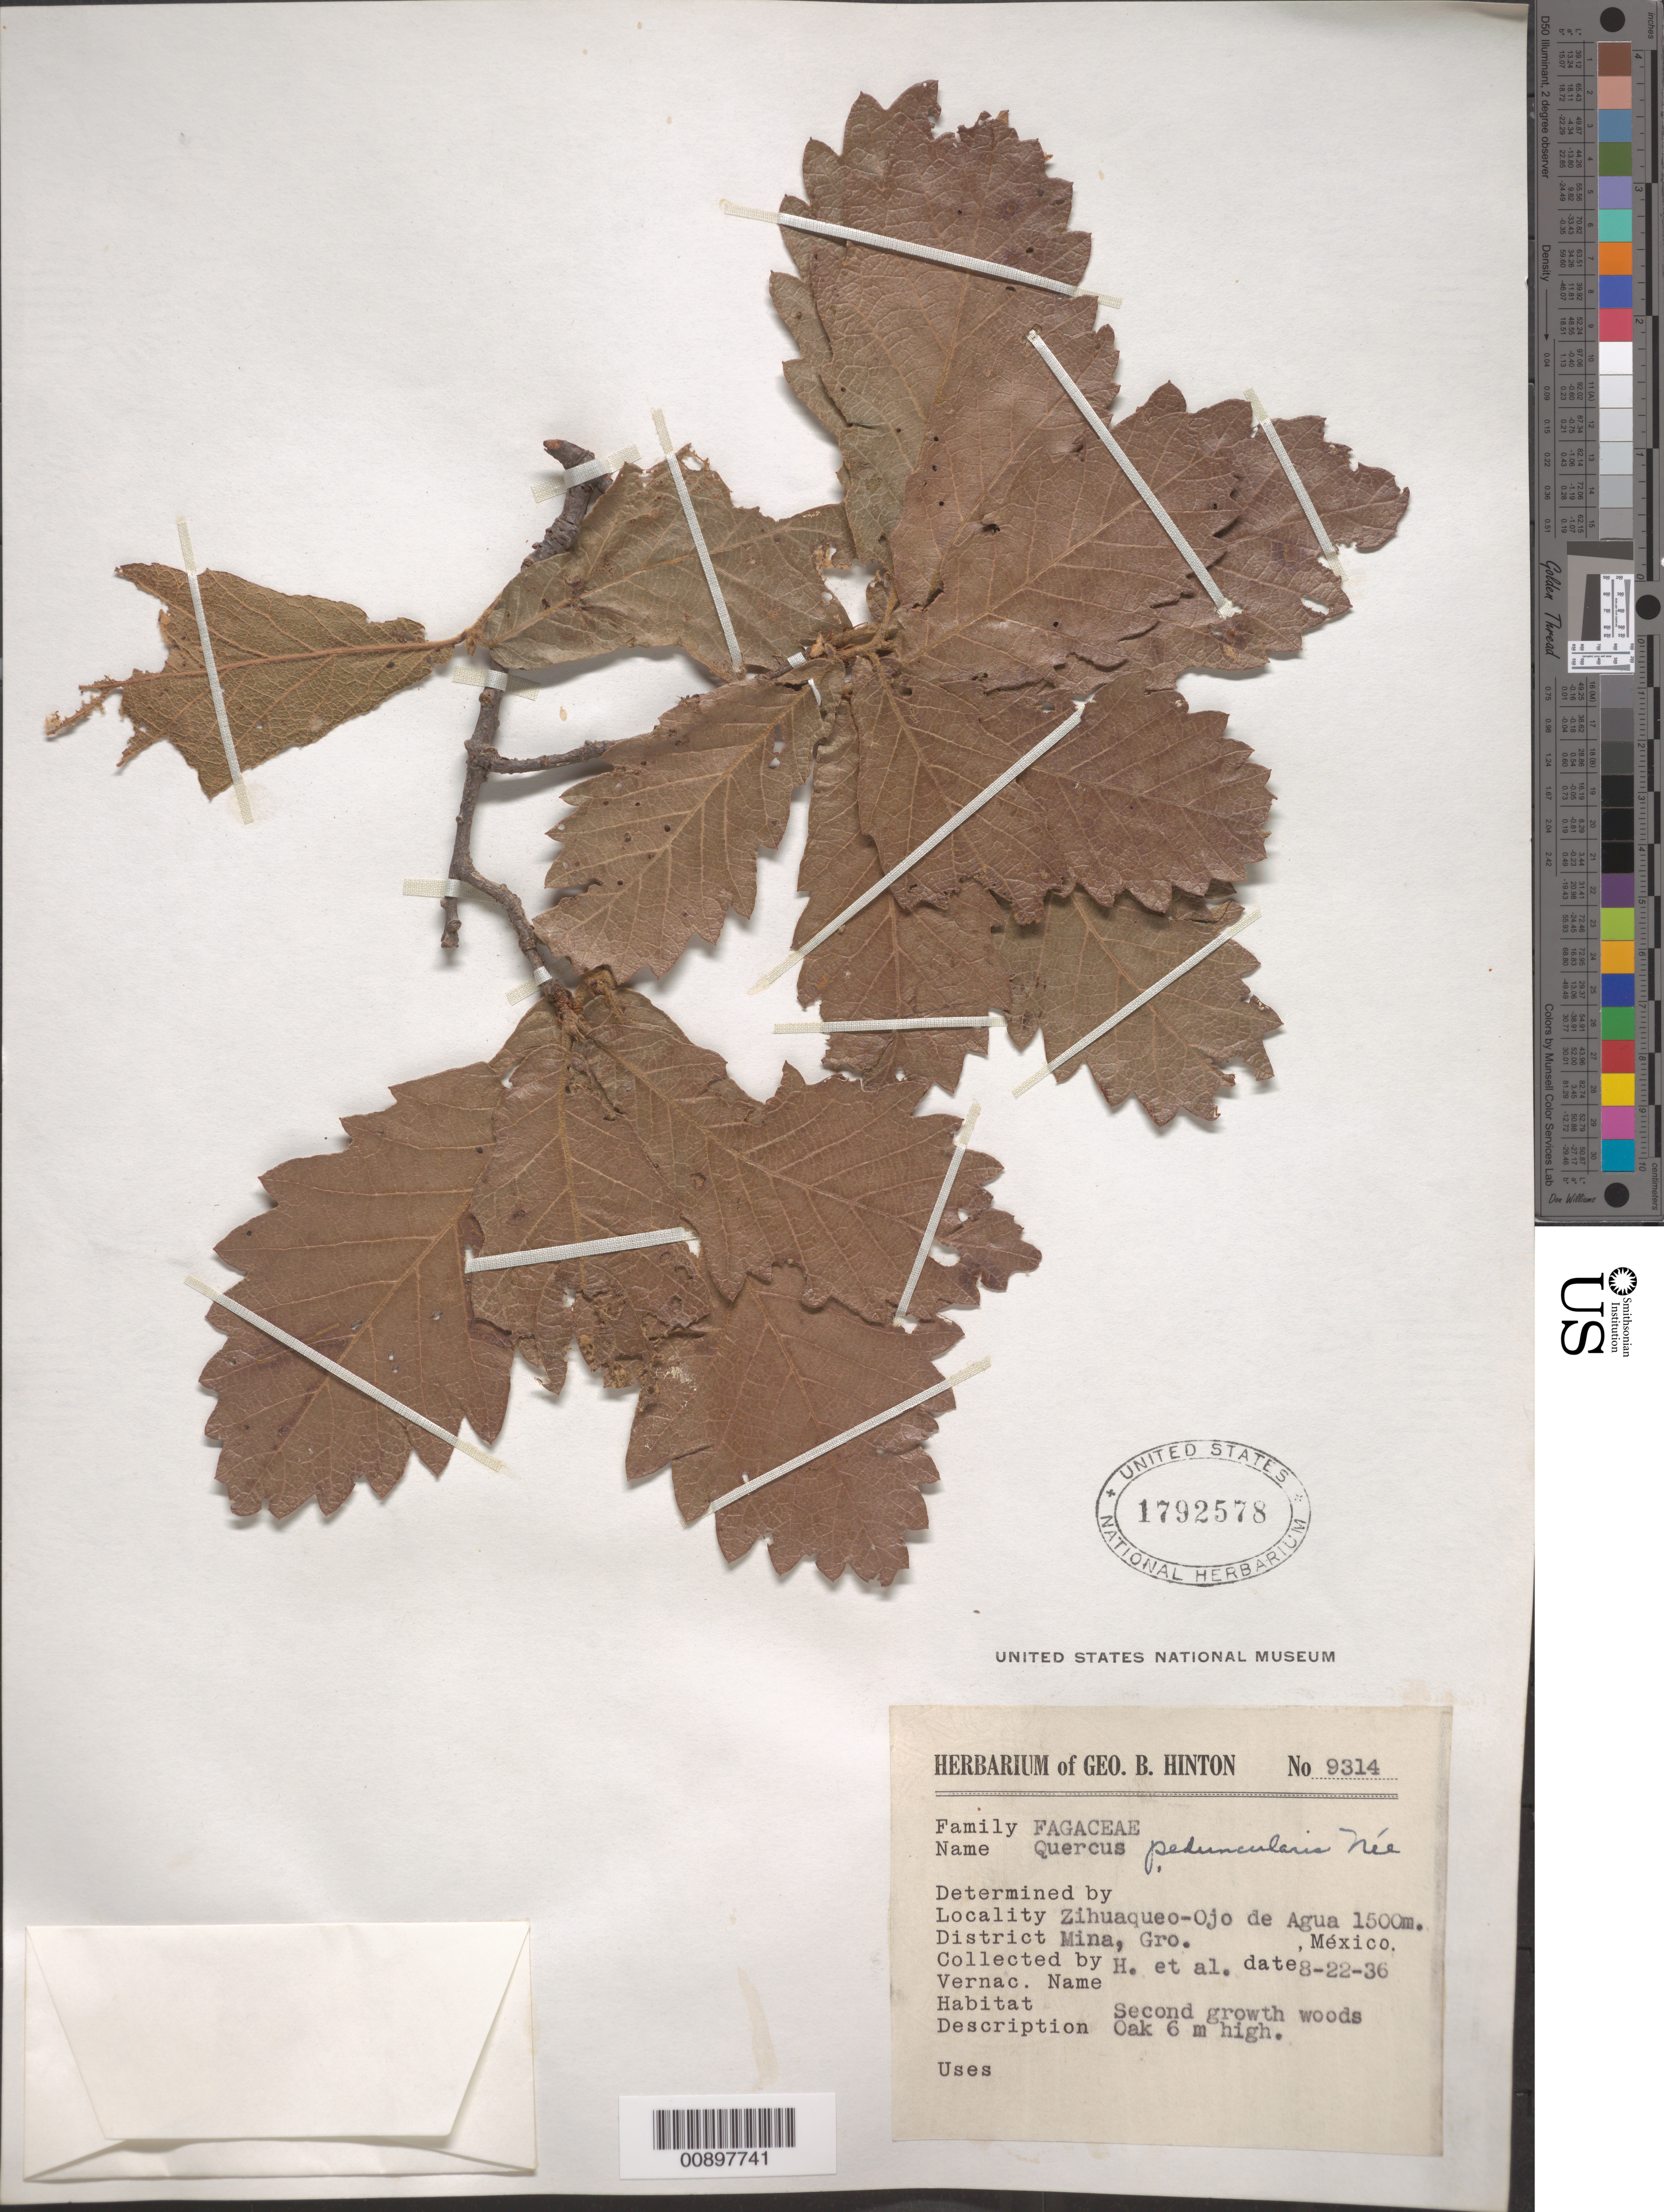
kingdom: Plantae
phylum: Tracheophyta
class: Magnoliopsida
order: Fagales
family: Fagaceae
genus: Quercus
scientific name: Quercus peduncularis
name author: Née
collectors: G. B. Hinton & et al.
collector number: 9314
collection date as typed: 22 Aug 1936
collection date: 1936-08-22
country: Mexico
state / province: Guerrero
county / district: Mina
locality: Zihuaqueo - Ojo de Agua, District of Mina, State of Guerrero.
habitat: Second growth woods.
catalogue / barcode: US 1792578